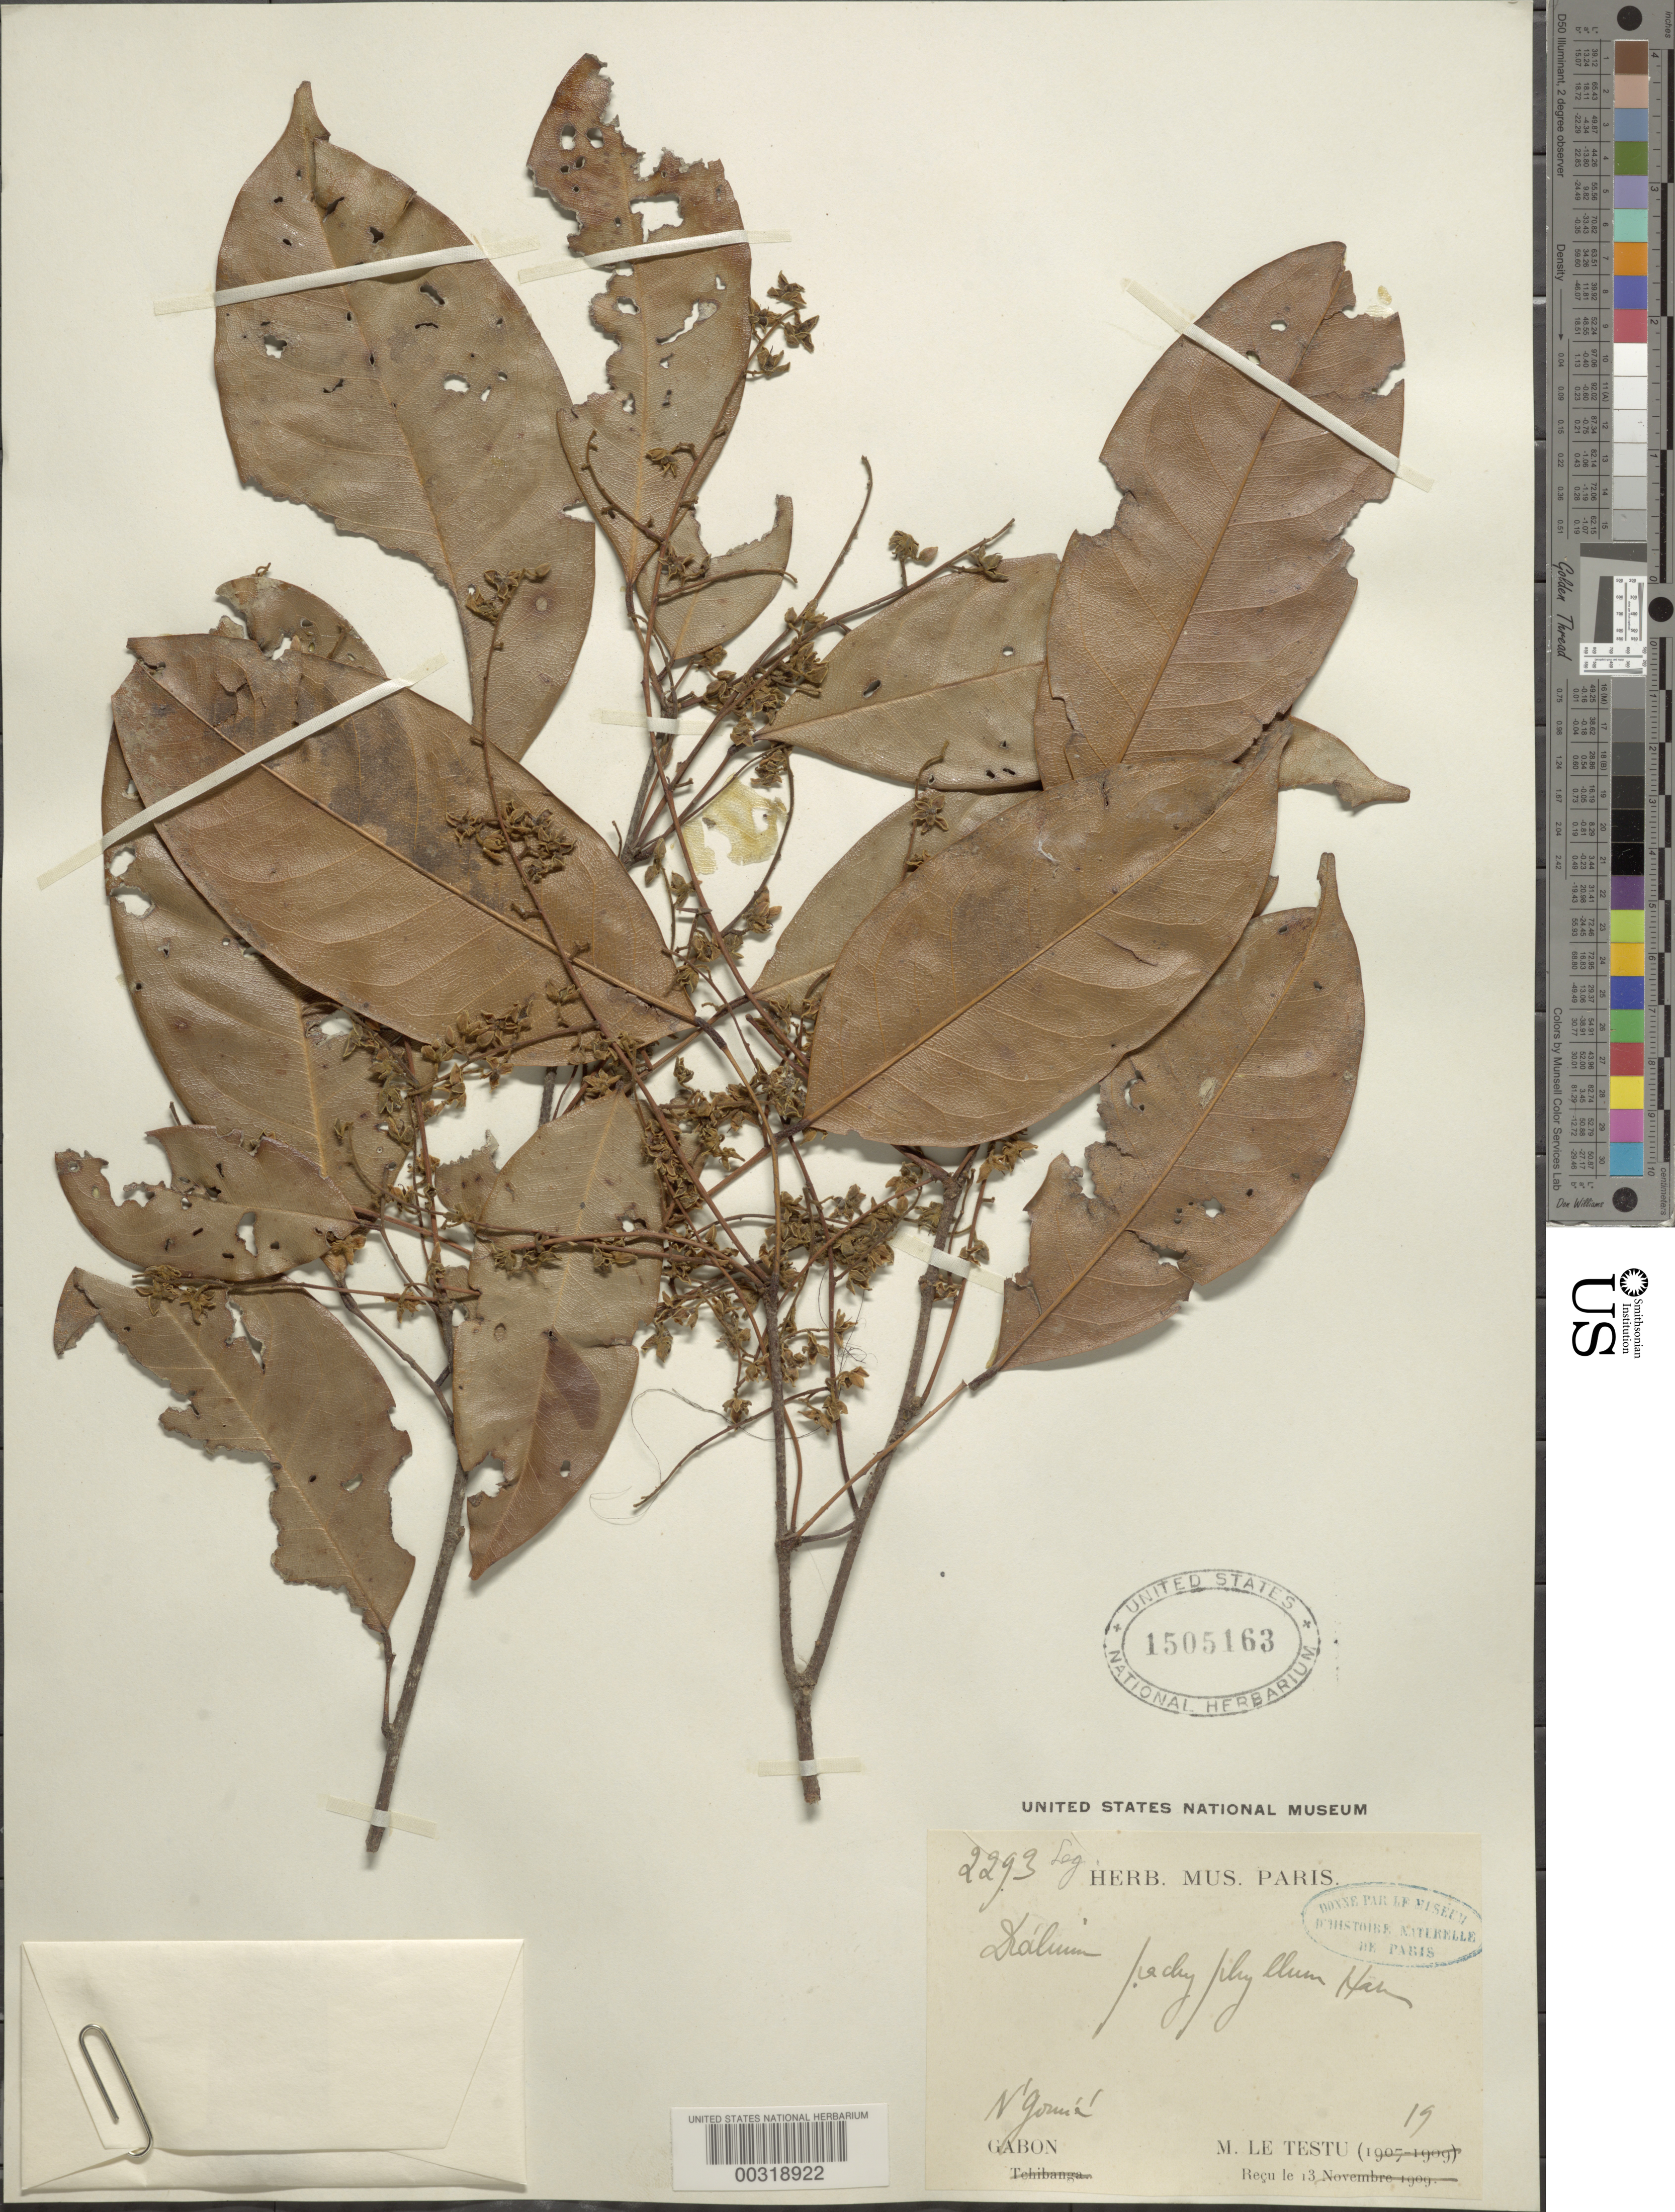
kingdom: Plantae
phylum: Tracheophyta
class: Magnoliopsida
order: Fabales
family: Fabaceae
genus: Dialium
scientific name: Dialium pachyphyllum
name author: Harms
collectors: G. Le Testu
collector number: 2293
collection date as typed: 1919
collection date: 1919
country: Gabon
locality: N'gouna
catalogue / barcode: US 1505163